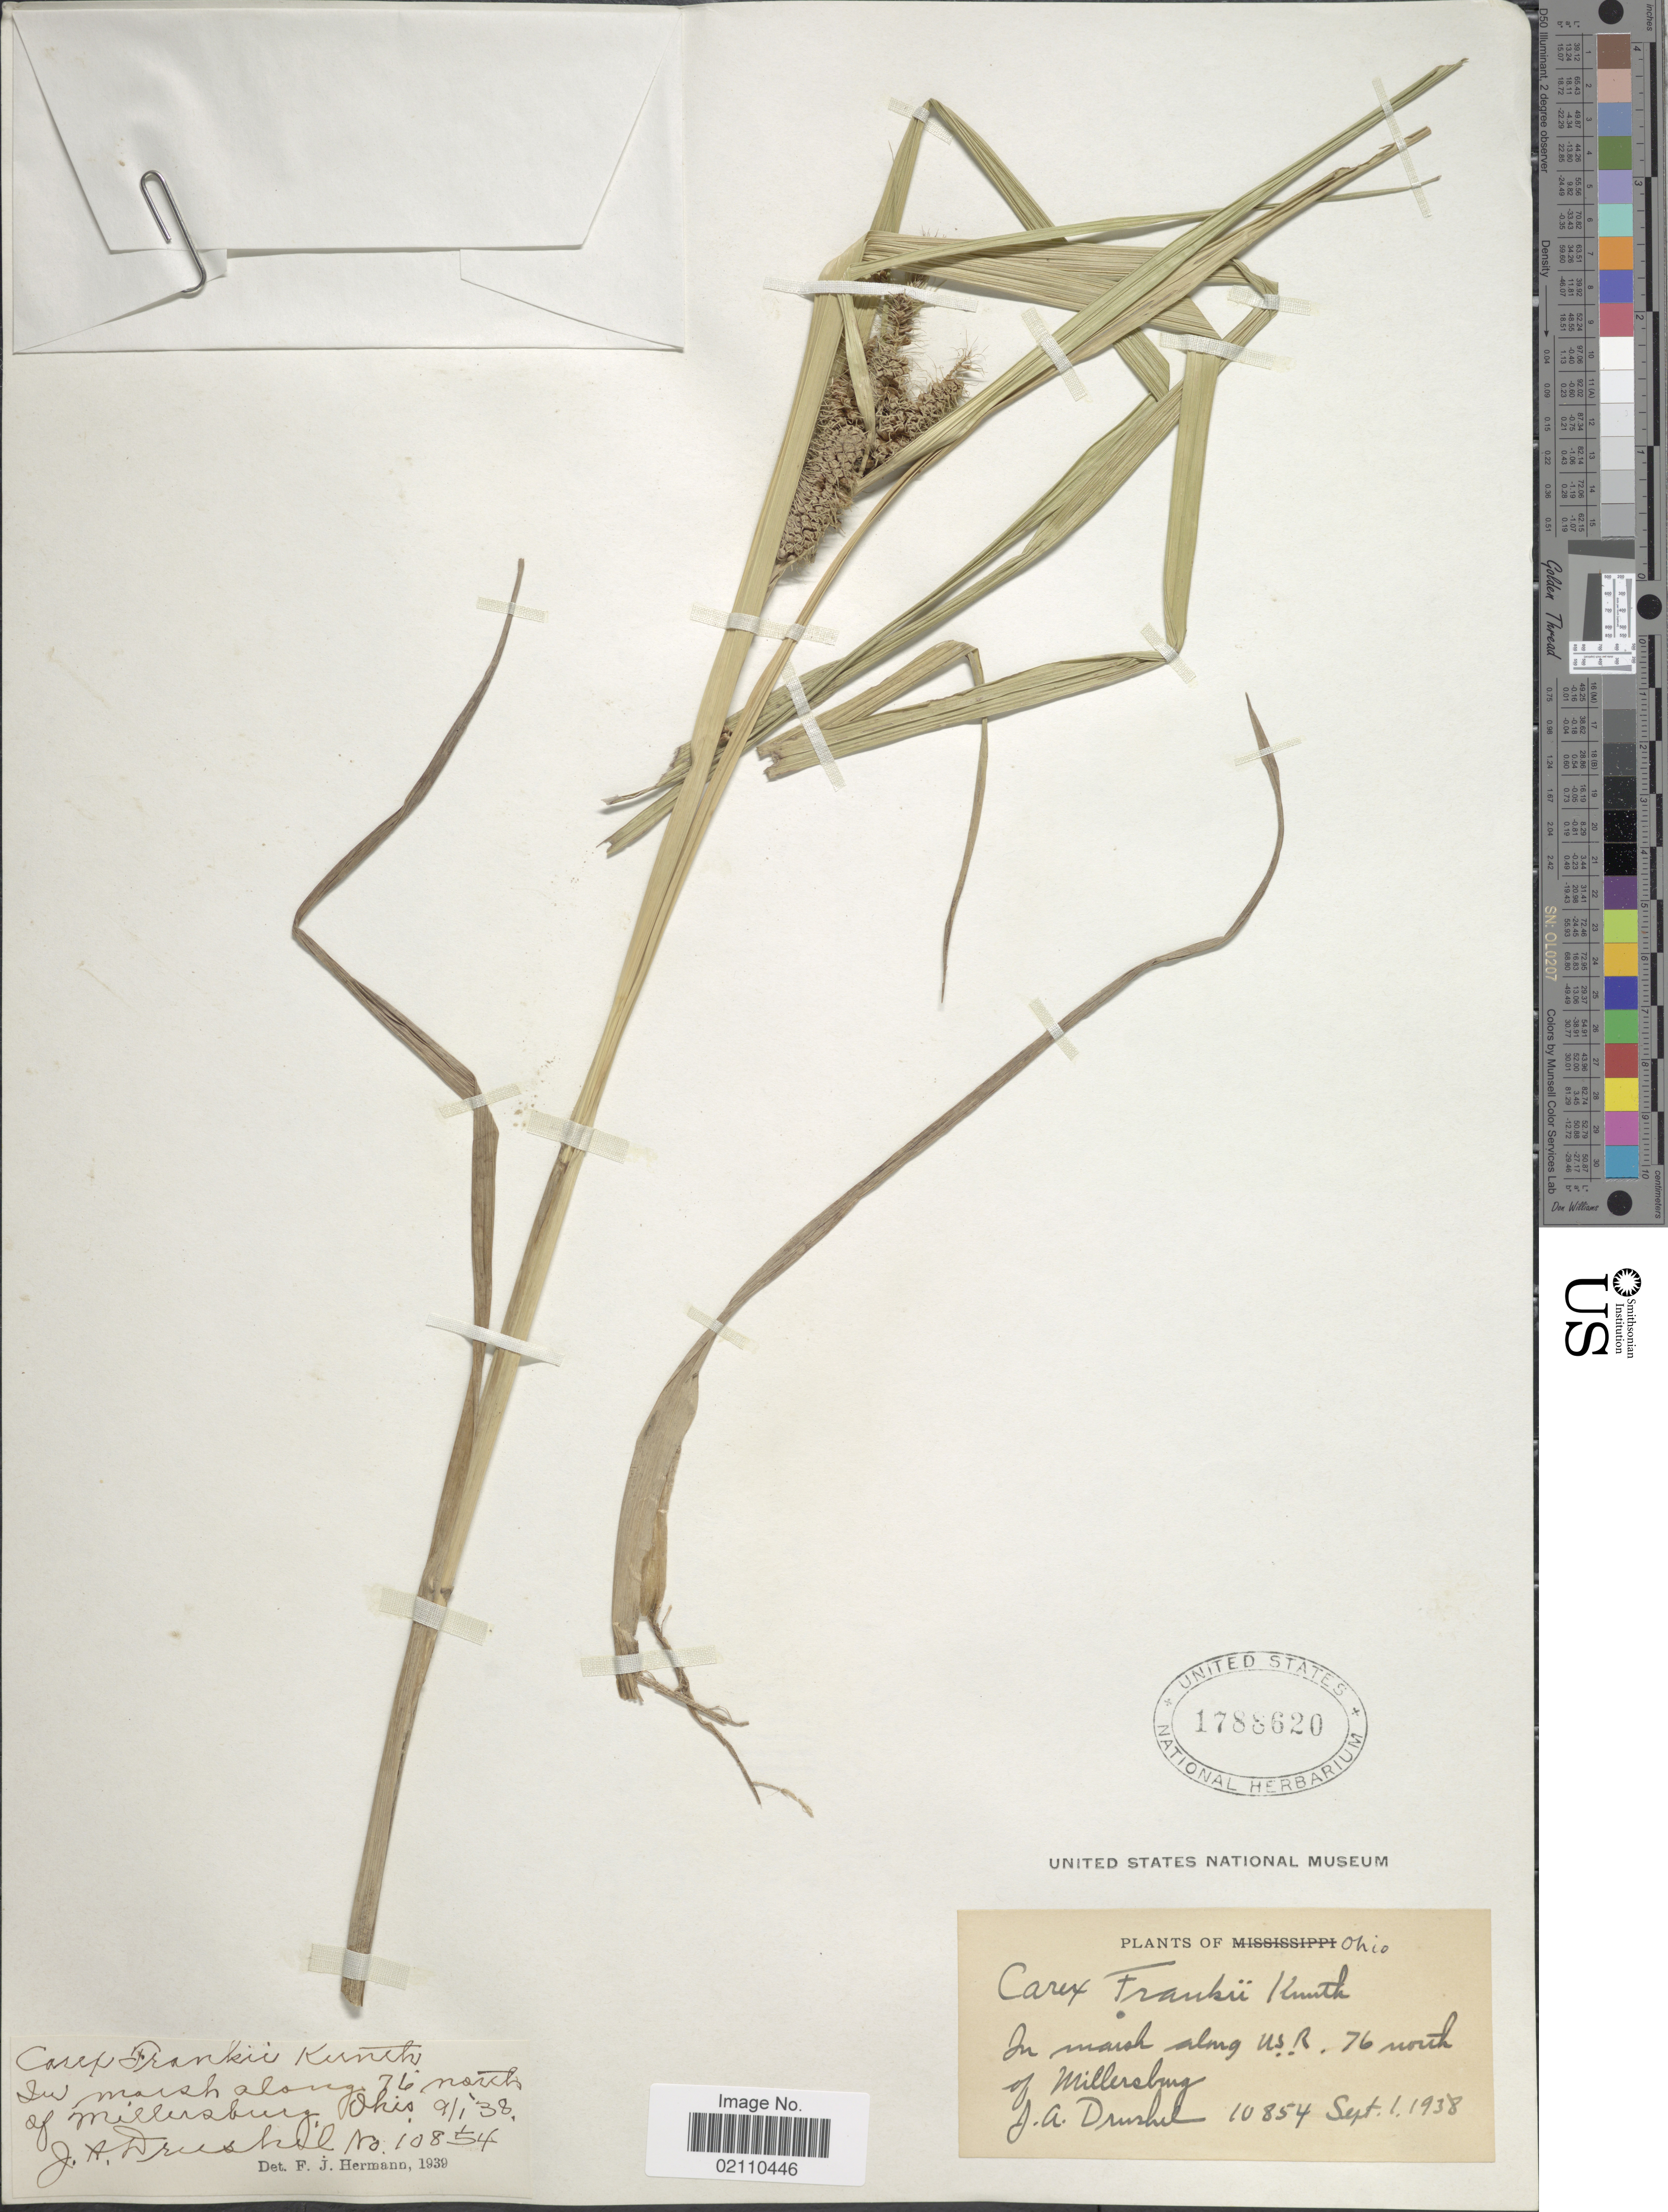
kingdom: Plantae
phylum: Tracheophyta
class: Liliopsida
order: Poales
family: Cyperaceae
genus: Carex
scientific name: Carex frankii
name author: Kunth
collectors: J. A. Drushel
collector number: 10854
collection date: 1938-09-01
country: United States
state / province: Ohio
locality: In marsh along U.S.R. 76 north of Millersburg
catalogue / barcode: US 1788620